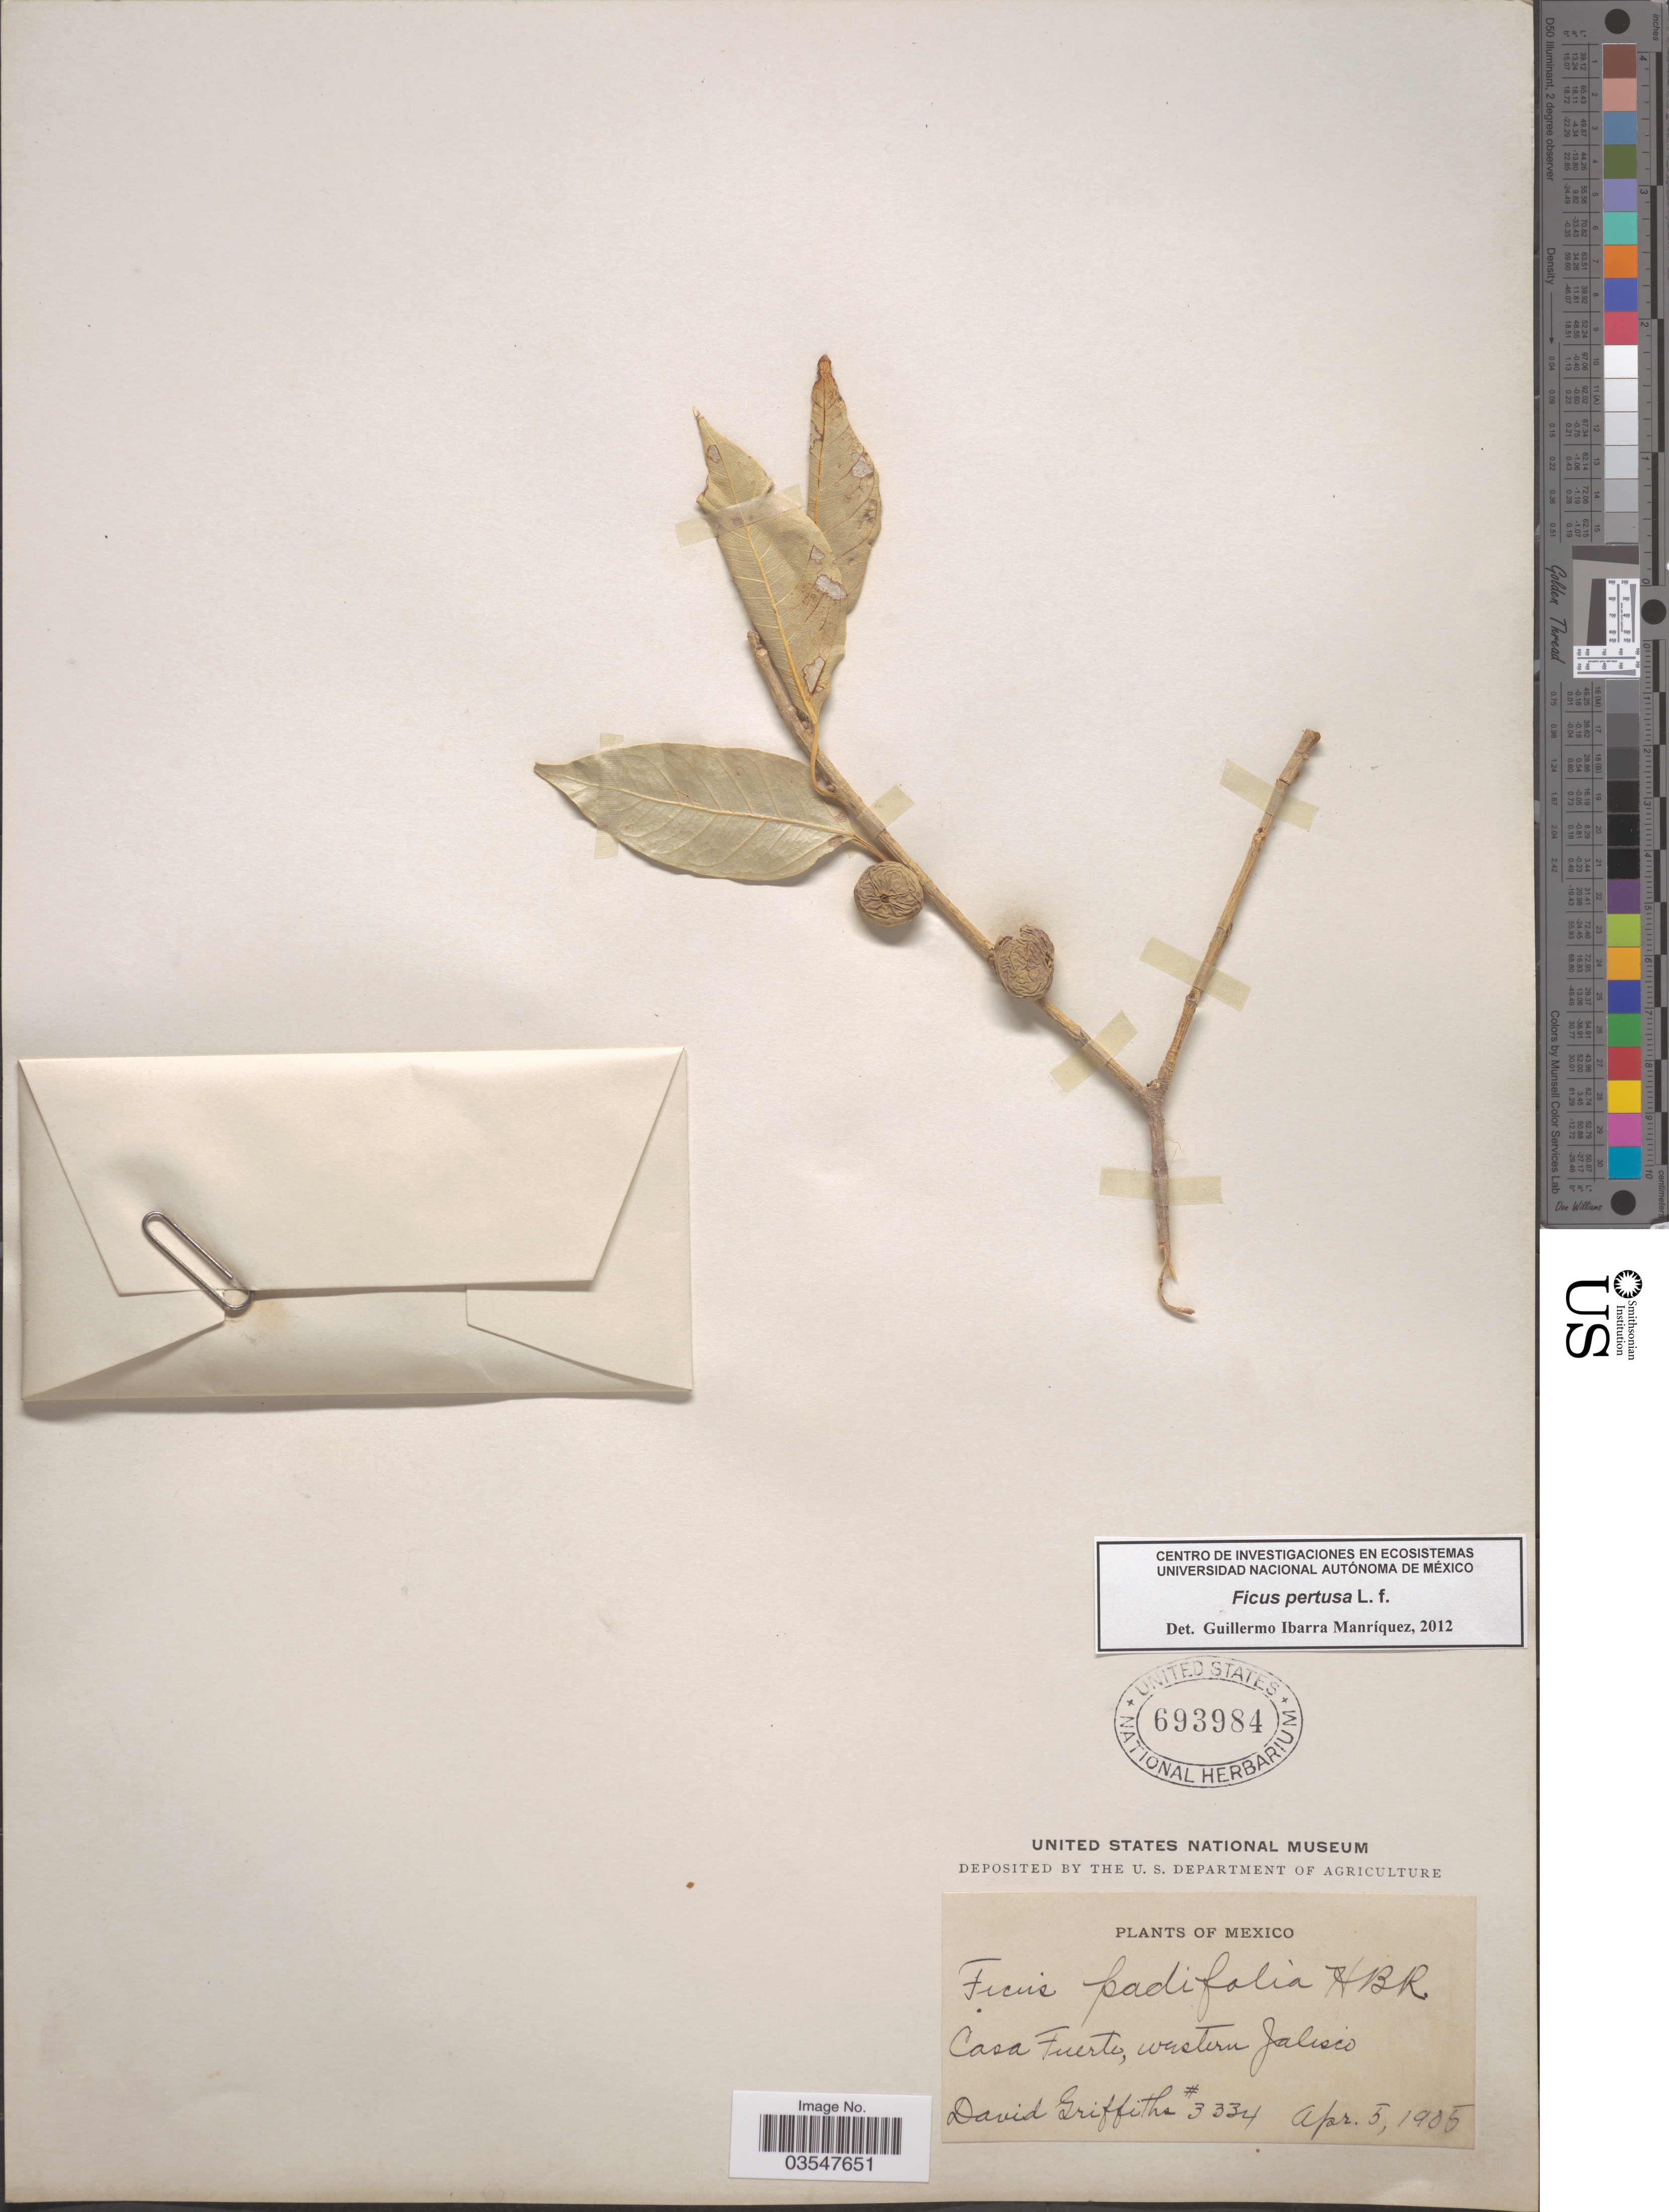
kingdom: Plantae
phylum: Tracheophyta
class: Magnoliopsida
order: Rosales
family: Moraceae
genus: Ficus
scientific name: Ficus pertusa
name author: L. f.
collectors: D. Griffiths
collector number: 3334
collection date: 1905-04-05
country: Mexico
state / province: Jalisco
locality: Casa Fuerte, western Jalisco.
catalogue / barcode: US 693984